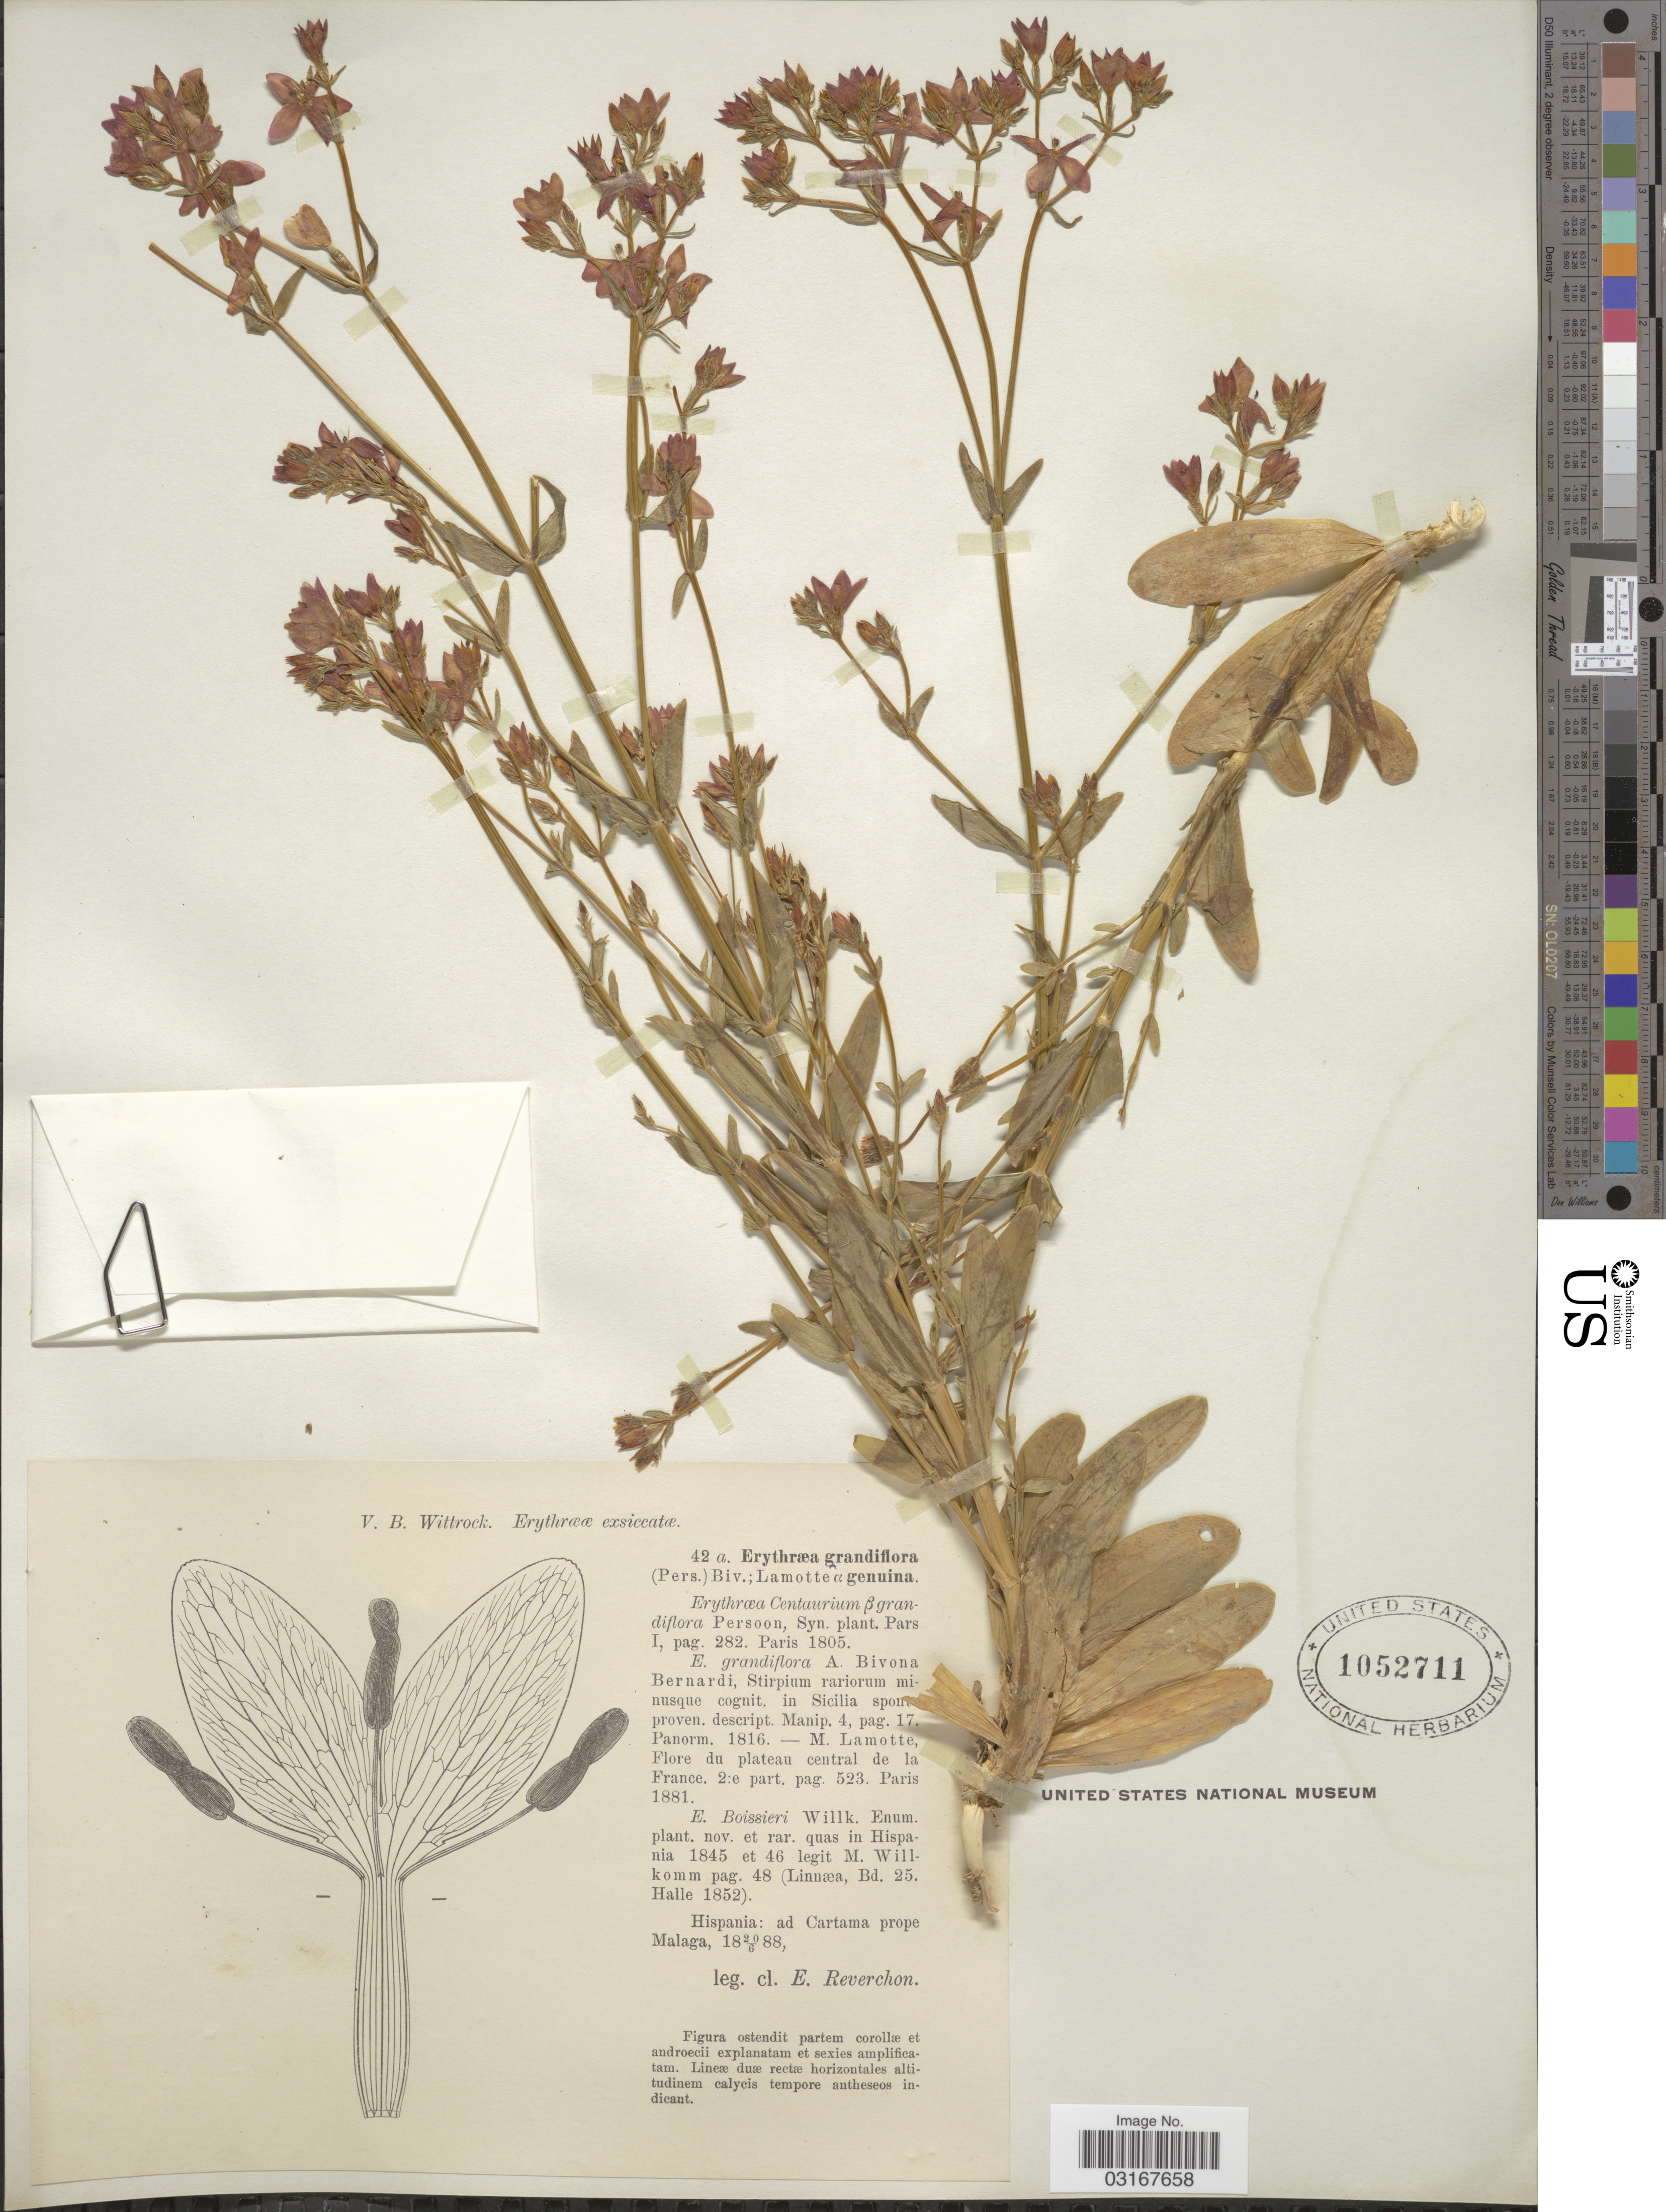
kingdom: Plantae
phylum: Tracheophyta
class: Magnoliopsida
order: Gentianales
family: Gentianaceae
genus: Centaurium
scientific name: Centaurium grandiflora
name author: (Pers.) Druce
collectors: E. Reverchon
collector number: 42a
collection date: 1888-06-20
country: Spain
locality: Hispania: ad Cartama prope Malaga.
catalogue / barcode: US 1052711